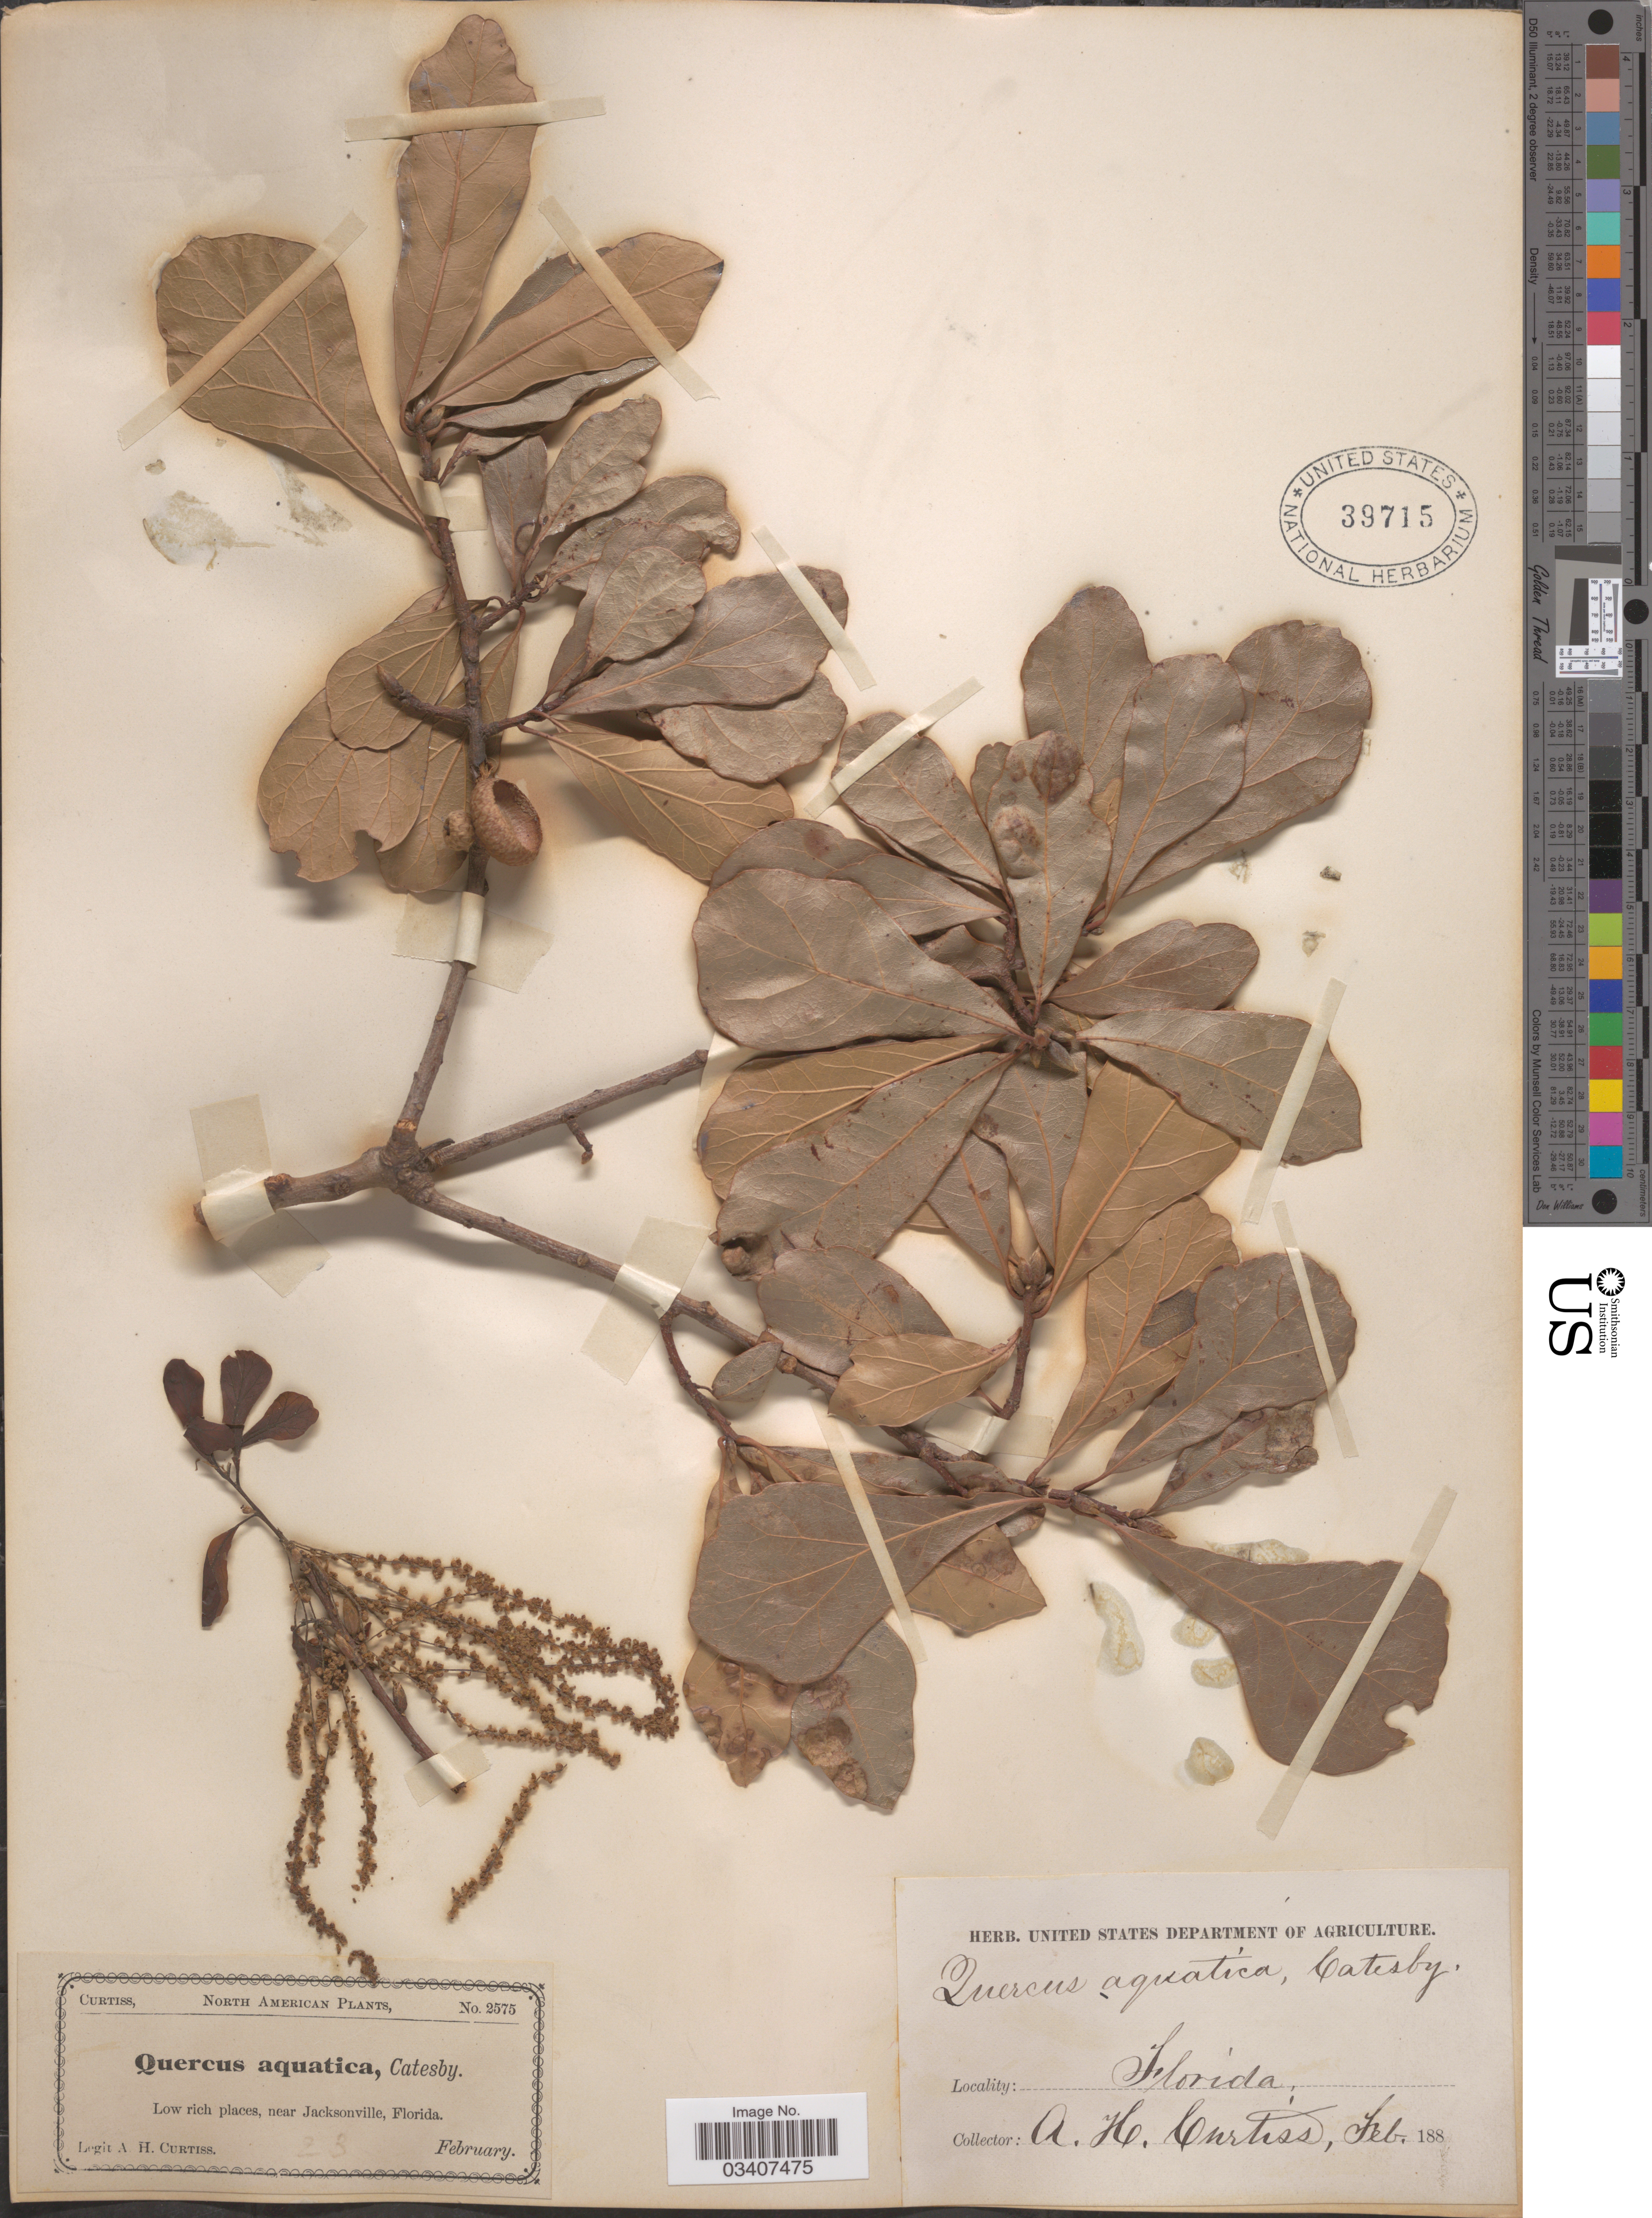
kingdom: Plantae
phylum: Tracheophyta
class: Magnoliopsida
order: Fagales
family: Fagaceae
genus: Quercus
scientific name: Quercus nigra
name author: L.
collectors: A. H. Curtiss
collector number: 2575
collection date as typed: Feb. 188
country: United States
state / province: Florida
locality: Low rich places, near Jacksonville.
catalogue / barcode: US 39715